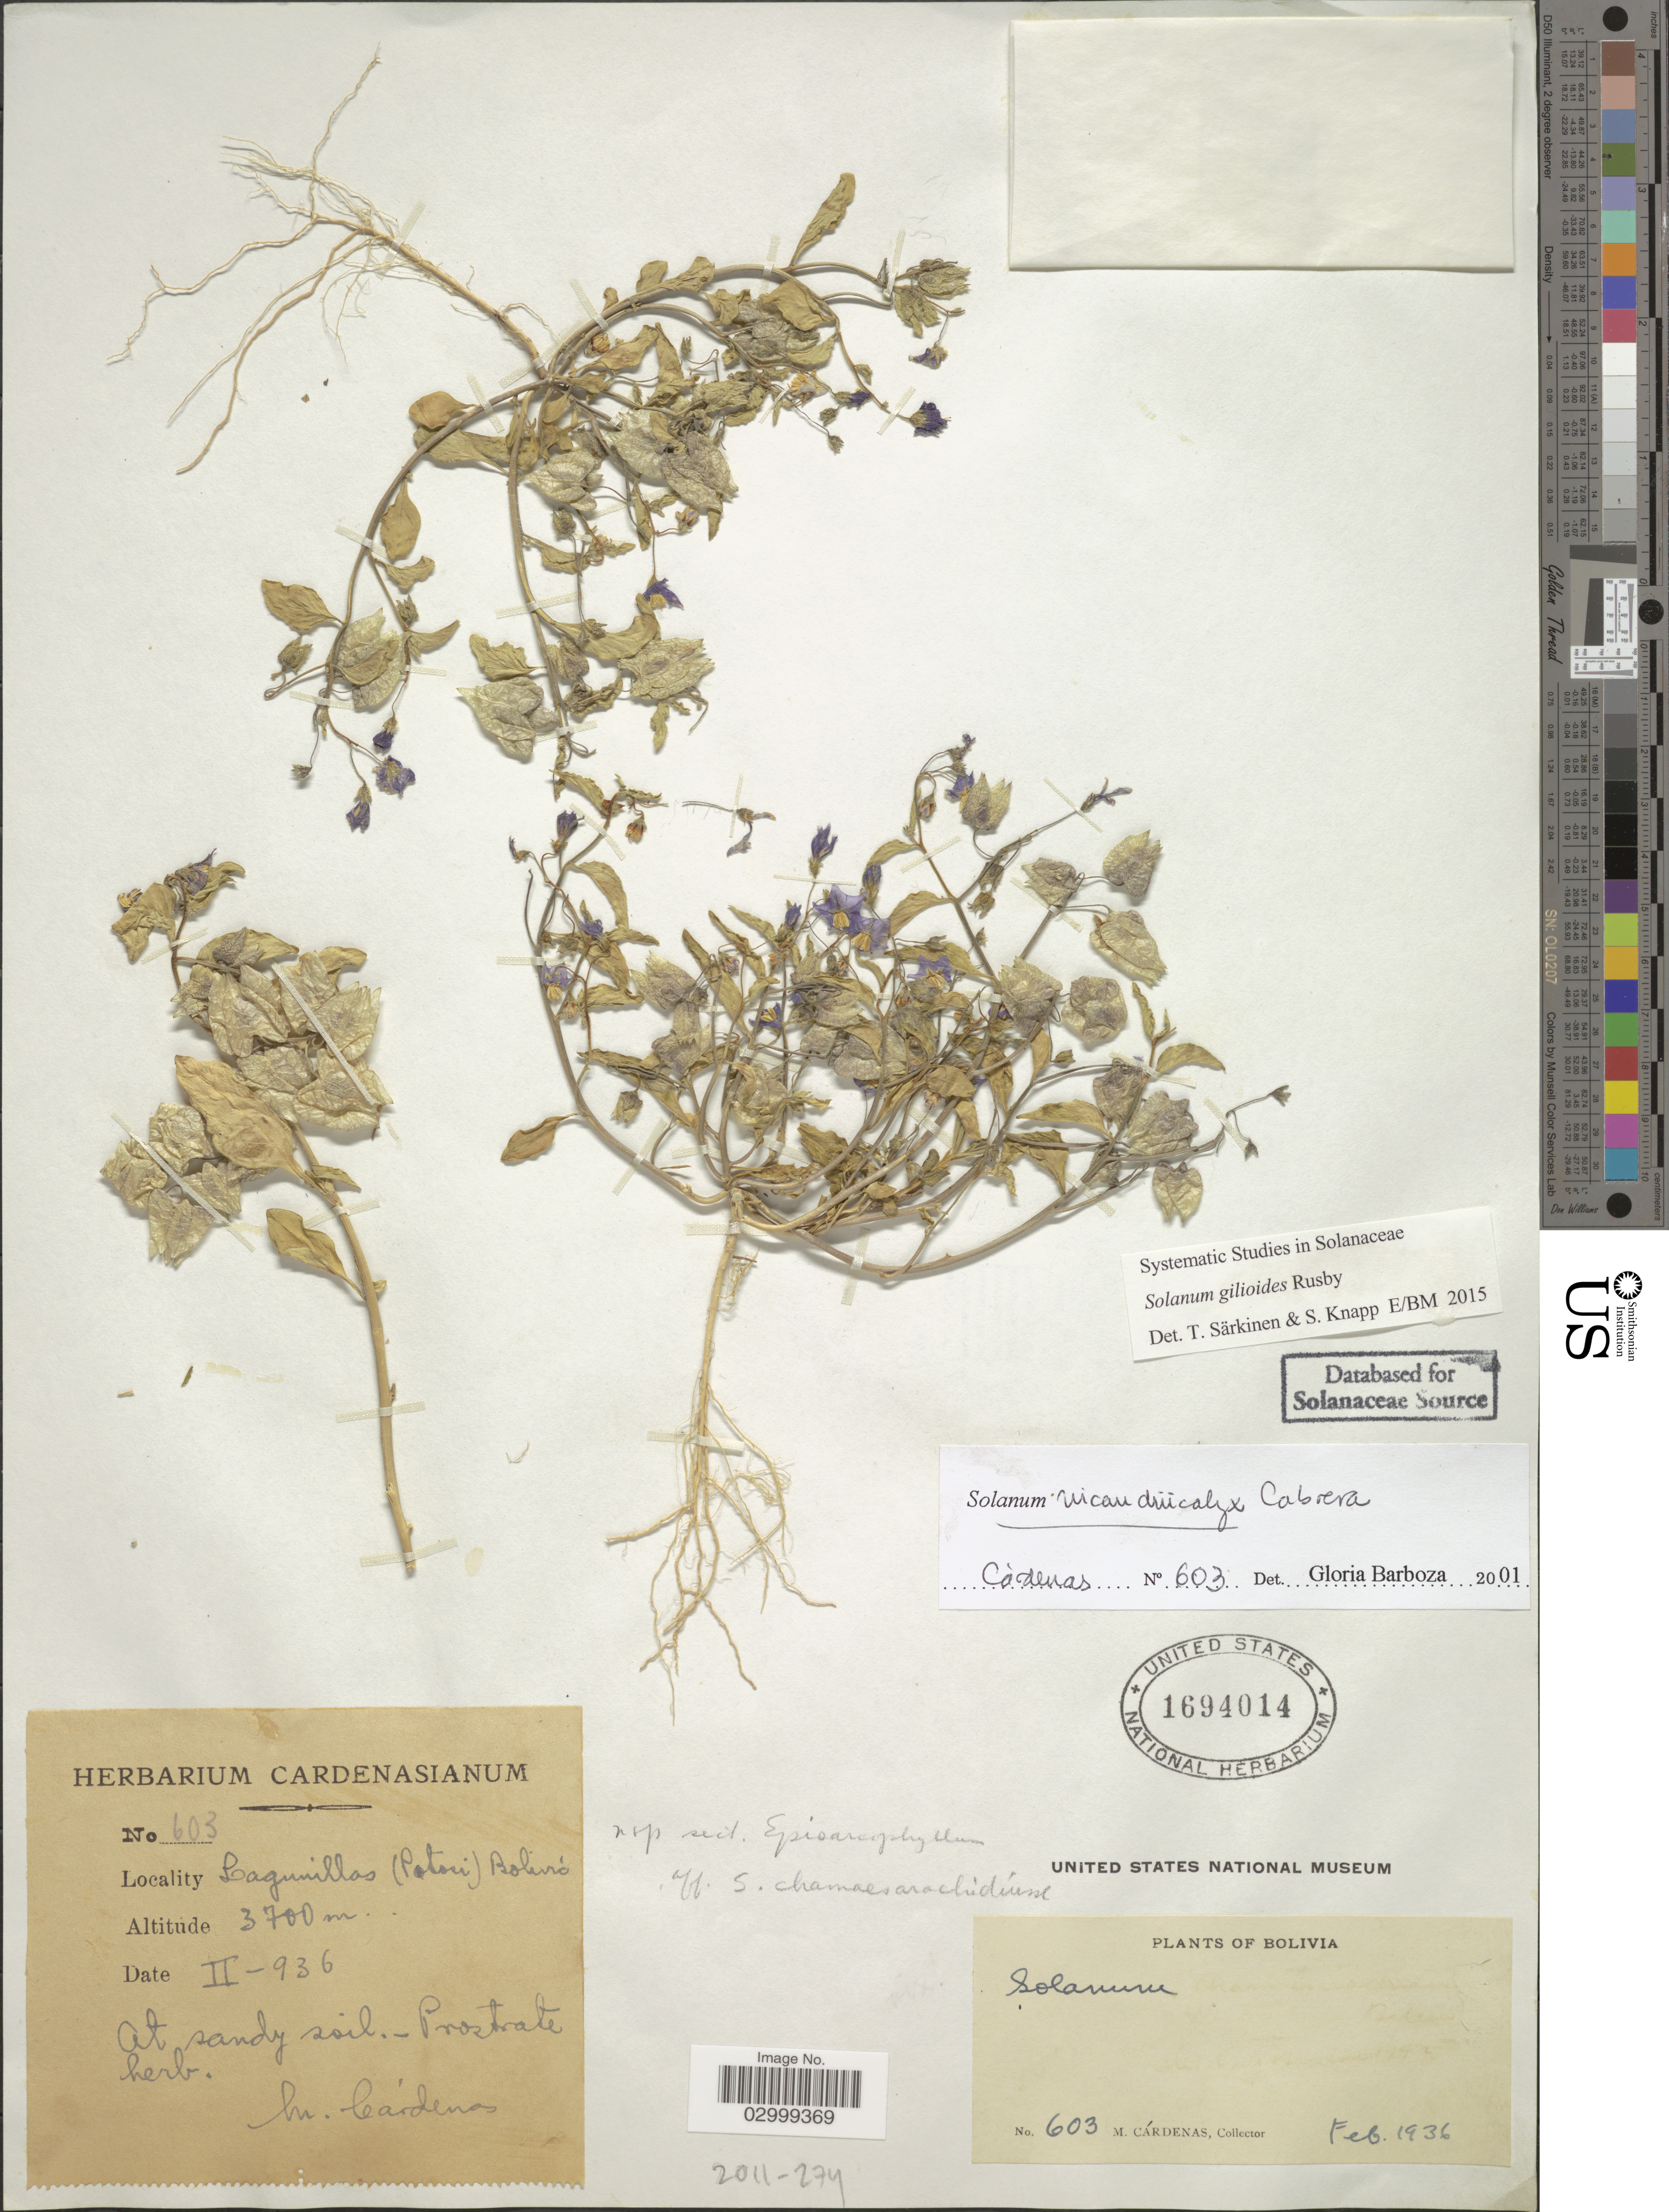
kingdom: Plantae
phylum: Tracheophyta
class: Magnoliopsida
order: Solanales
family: Solanaceae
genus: Solanum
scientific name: Solanum gilioides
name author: Rusby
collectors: M. Cárdenas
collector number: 603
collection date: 1936-02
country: Bolivia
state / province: Potosi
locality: Lagunillas (Potosi).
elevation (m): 3700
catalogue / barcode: US 1694014